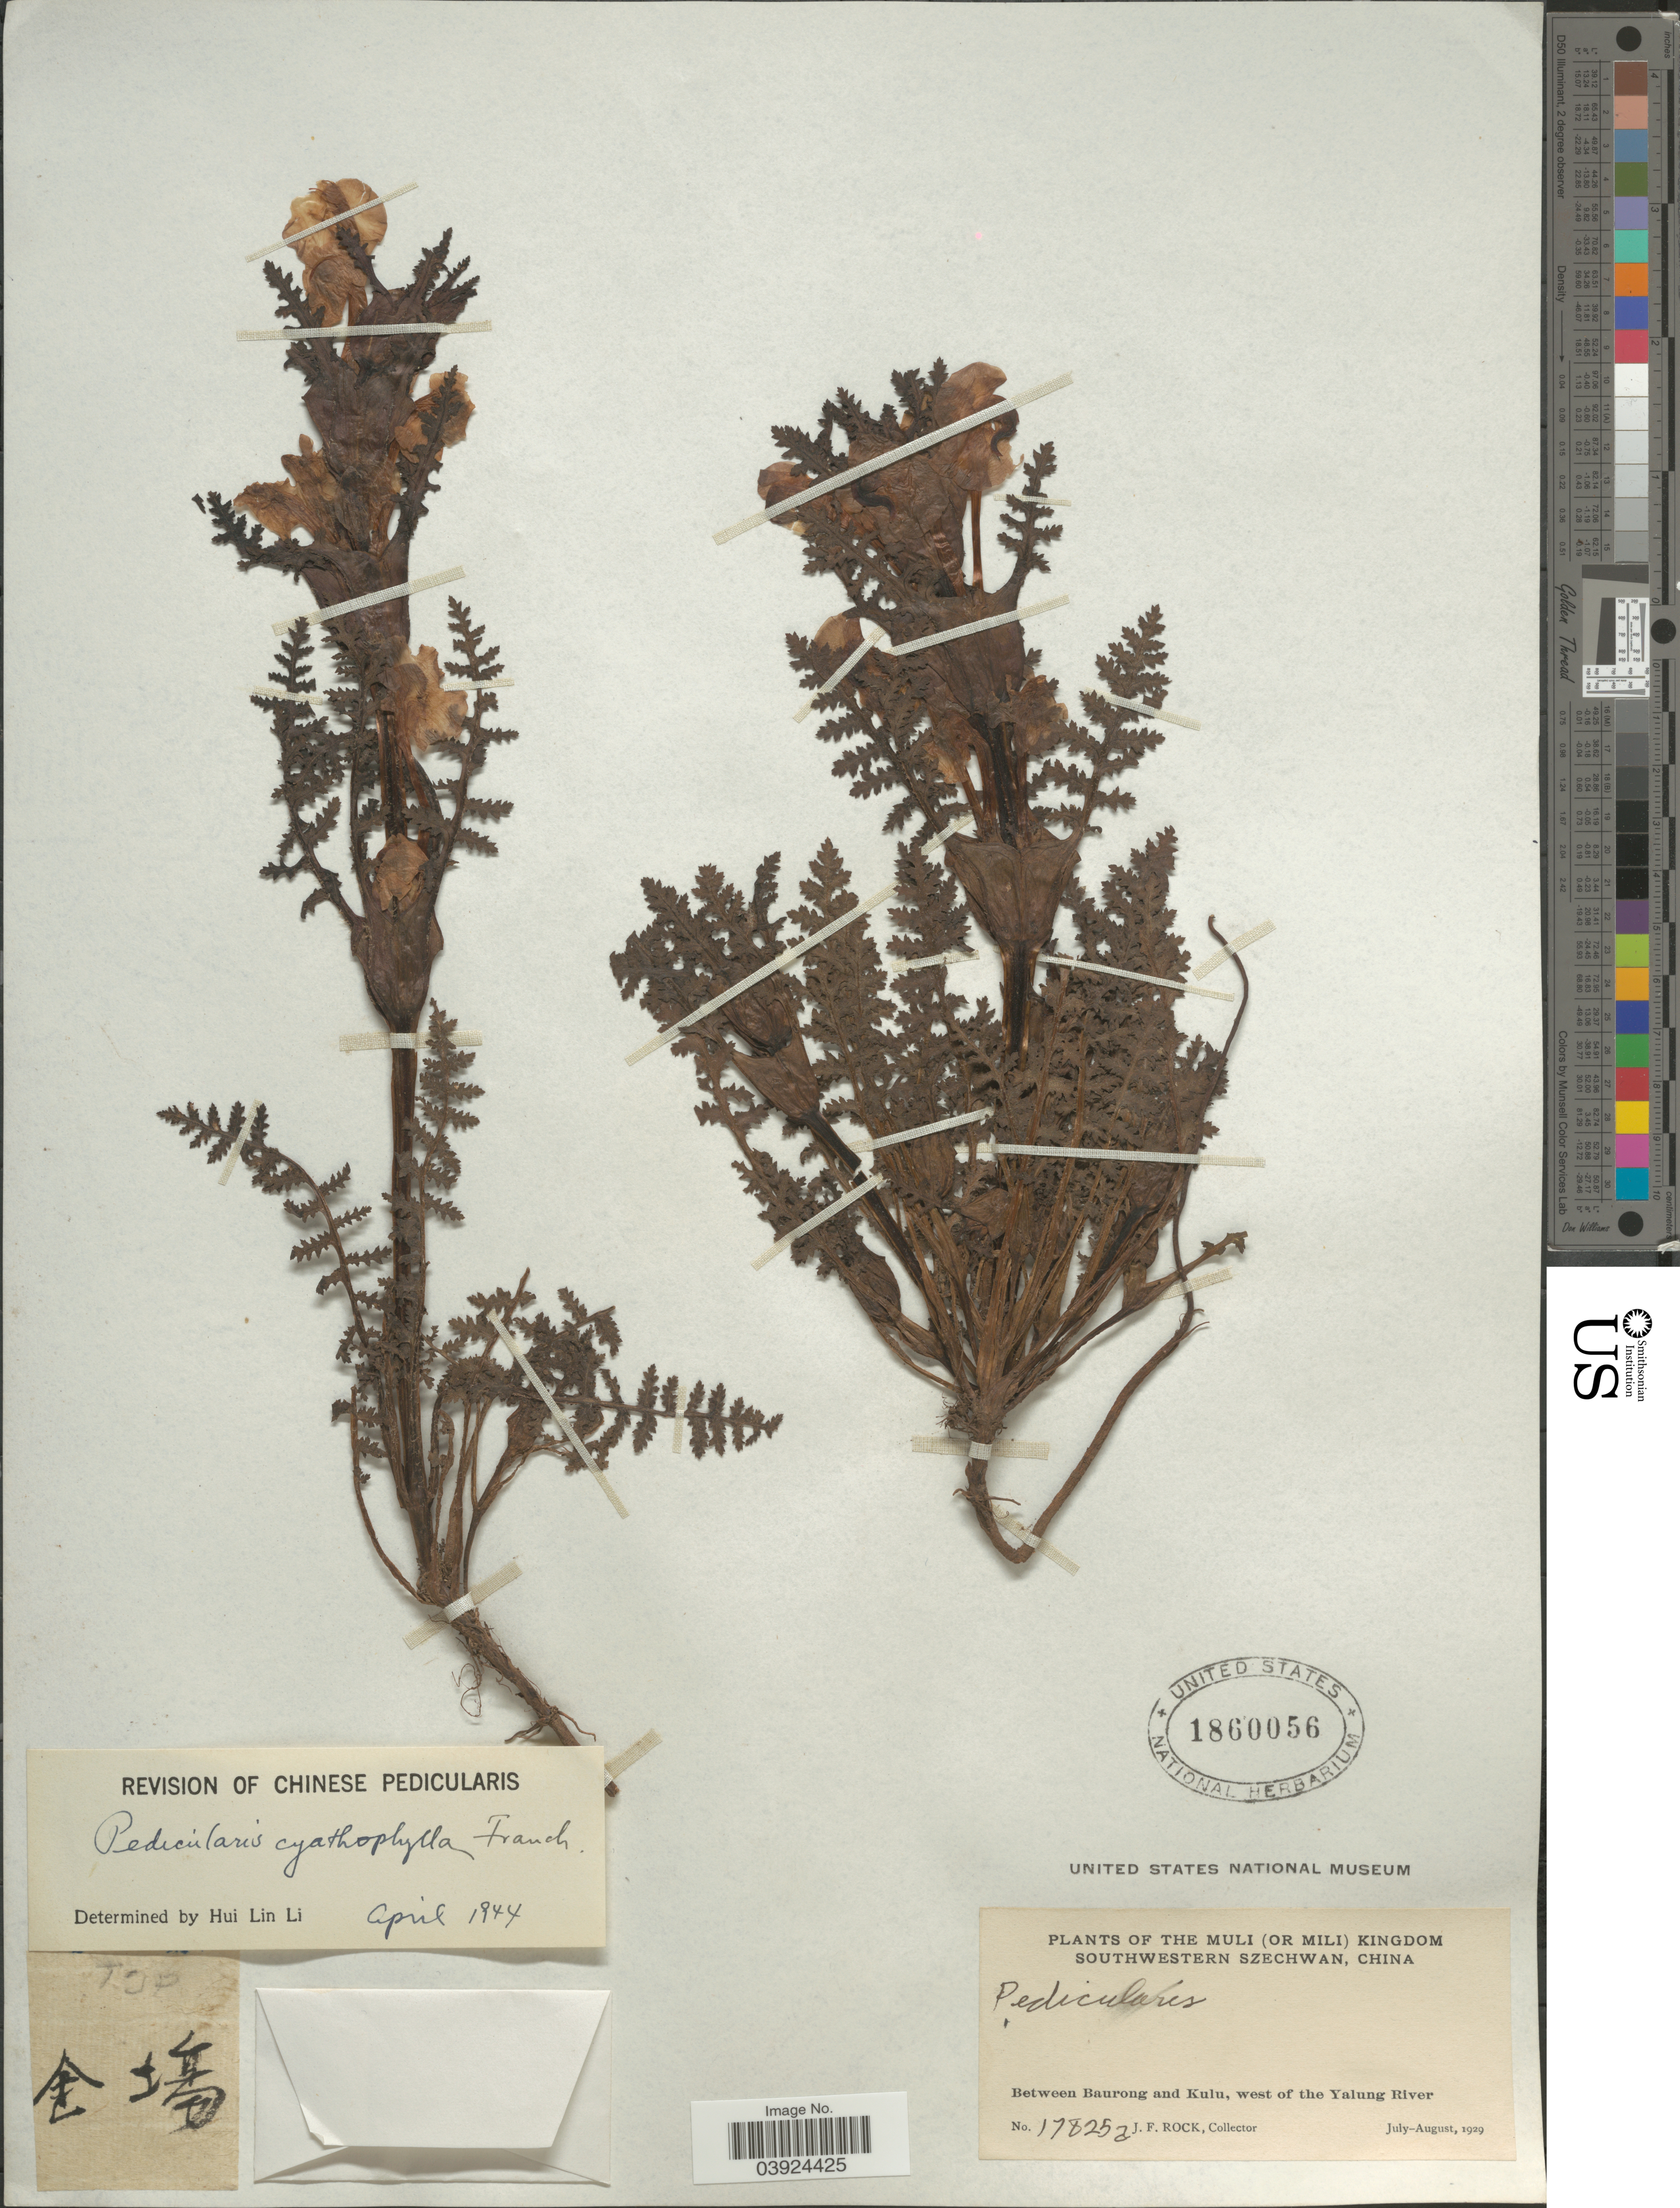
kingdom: Plantae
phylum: Tracheophyta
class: Magnoliopsida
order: Lamiales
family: Orobanchaceae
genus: Pedicularis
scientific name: Pedicularis cyathophylla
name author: Franch.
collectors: J. Rock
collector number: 17825a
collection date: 1929-07/1929-08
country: China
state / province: Sichuan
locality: The Muli (or Mili) Kingdom Southwestern Szechwan. Between Baurong and Kulu, west of the Yalung River.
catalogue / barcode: US 1860056